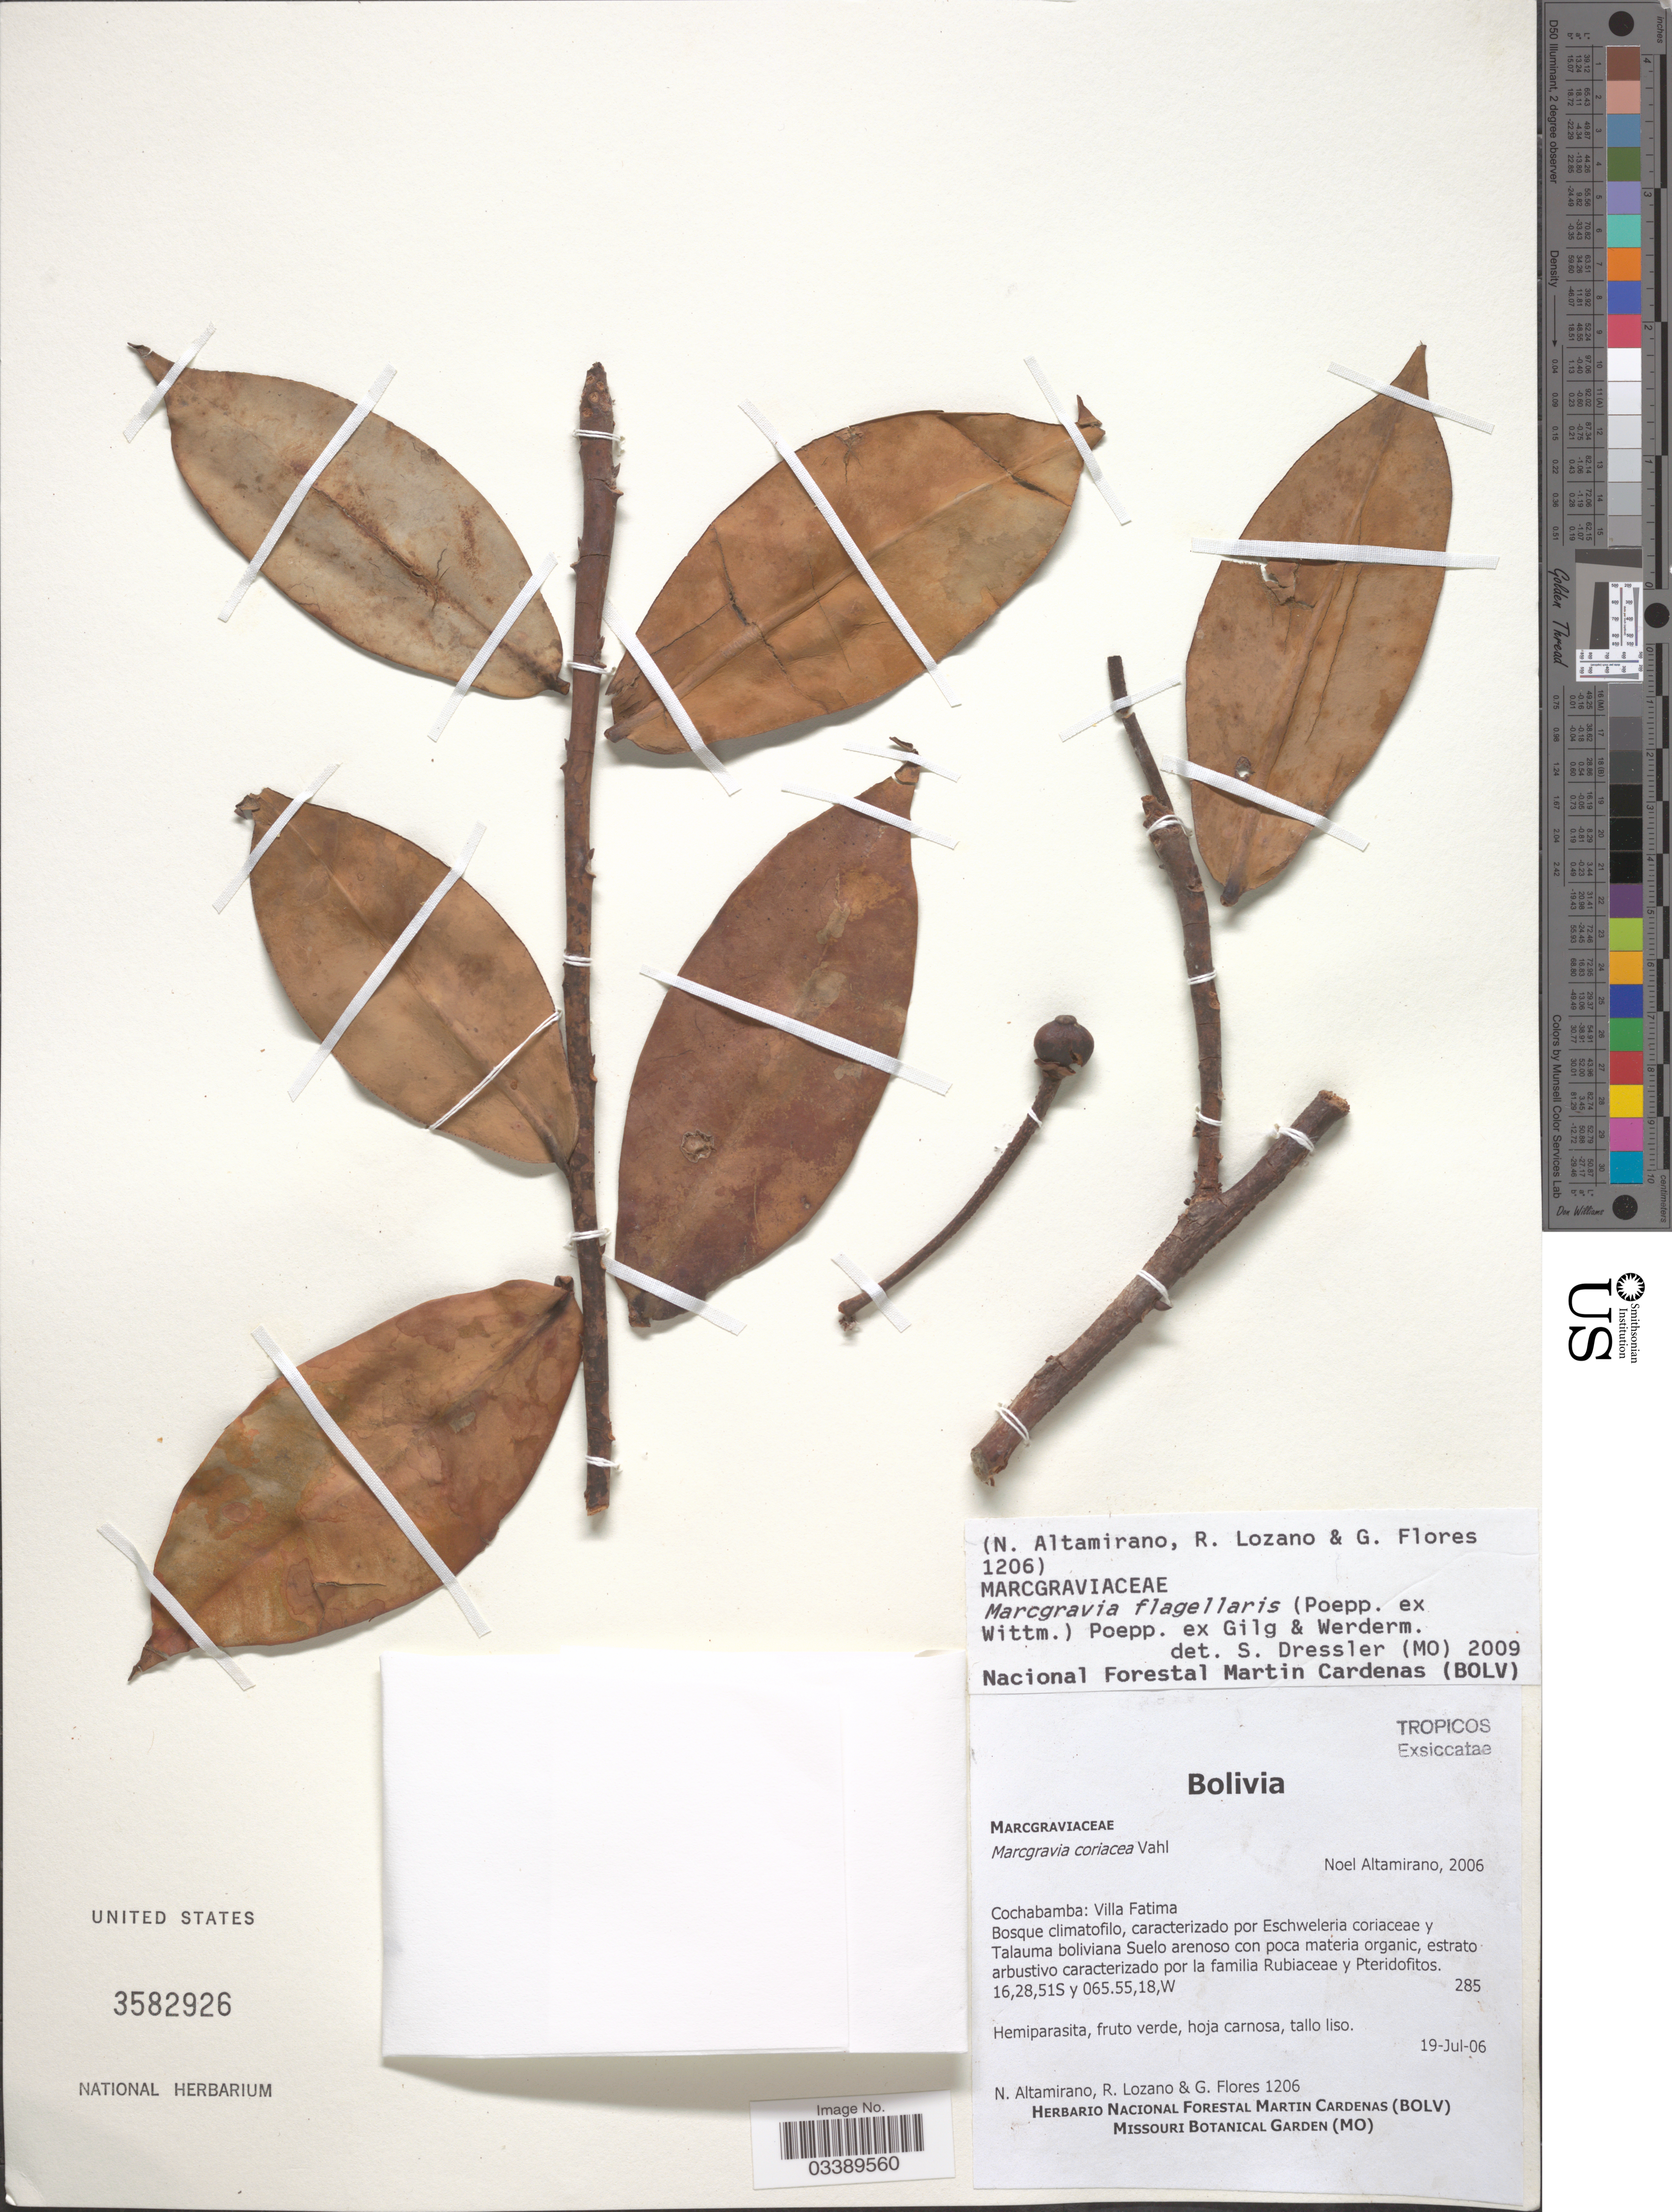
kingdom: Plantae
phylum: Tracheophyta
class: Magnoliopsida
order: Ericales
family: Marcgraviaceae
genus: Marcgravia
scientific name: Marcgravia flagellaris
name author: (Poepp. ex Wittm.) Poepp. ex Gilg & Werderm.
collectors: N. Altamirano, R. Lozano & G. Flores F.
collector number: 1206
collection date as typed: Transcribed d/m/y: 19/7/6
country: Bolivia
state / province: Cochabamba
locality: Villa Fatima.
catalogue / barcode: US 3582926